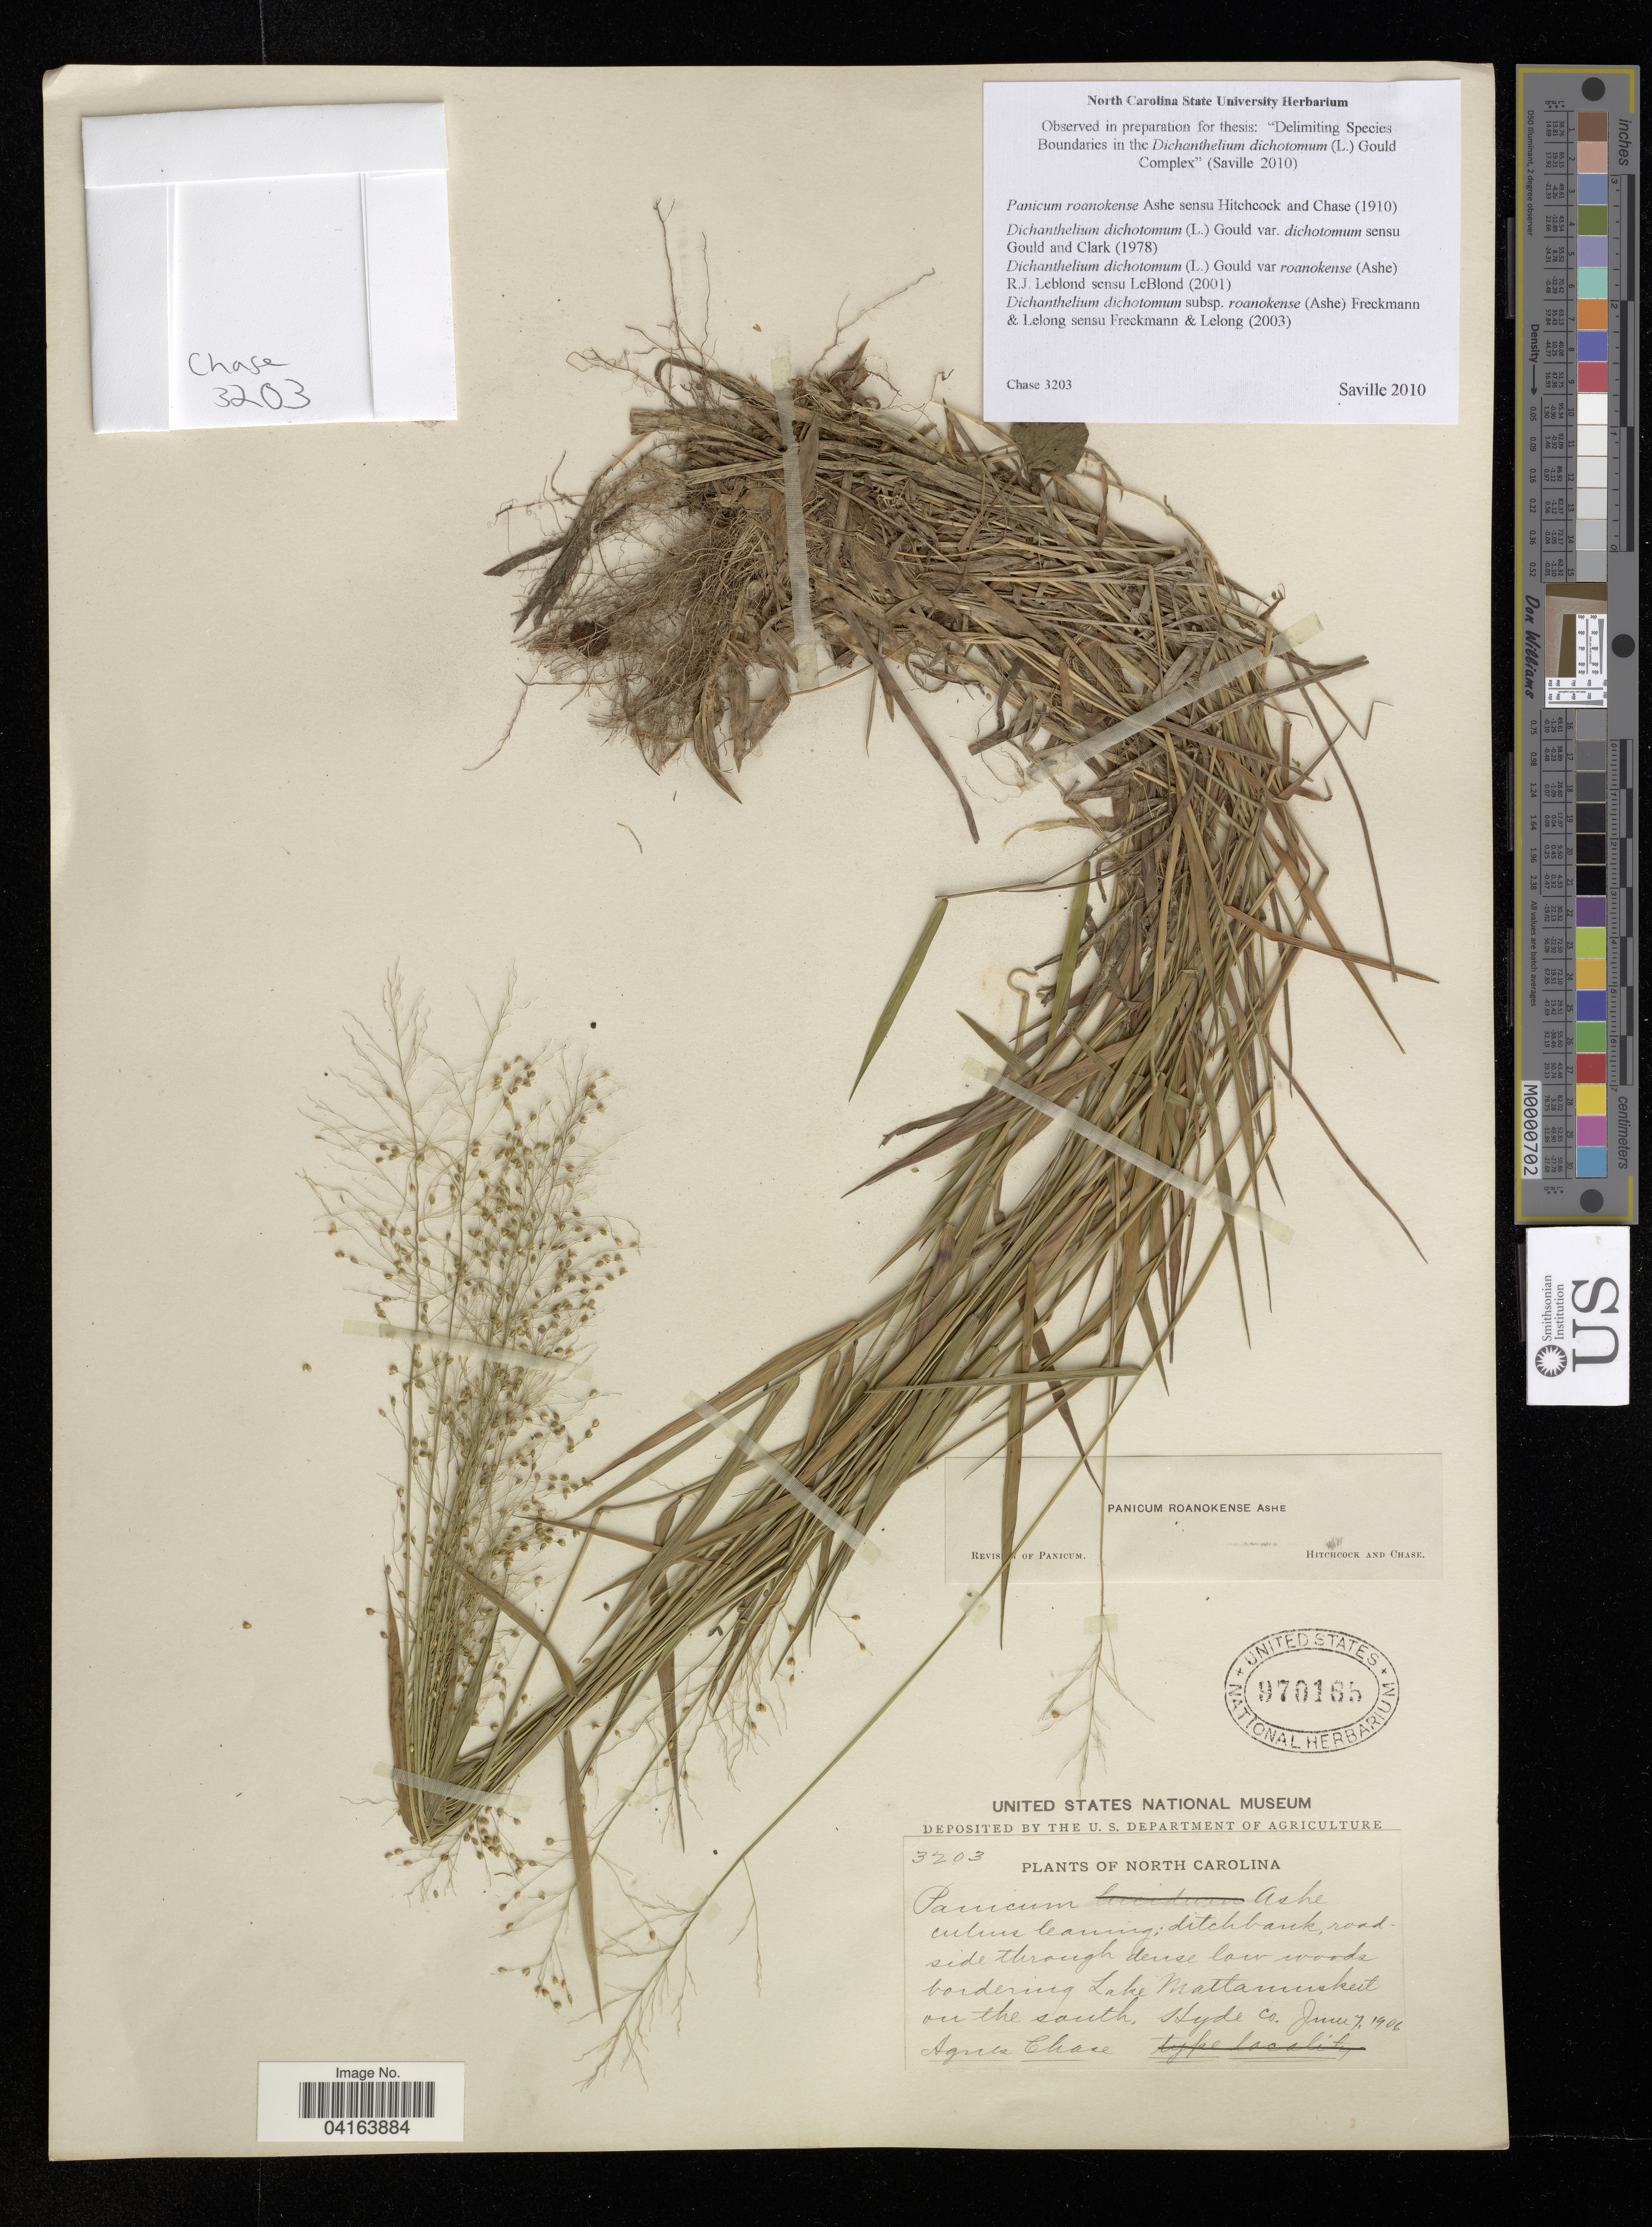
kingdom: Plantae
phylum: Tracheophyta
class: Liliopsida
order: Poales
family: Poaceae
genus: Dichanthelium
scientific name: Dichanthelium dichotomum subsp. roanokense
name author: (Ashe) LeBlond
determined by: Saville, A. C., (NCSC), North Carolina State University (UNITED STATES)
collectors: A. Chase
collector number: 3203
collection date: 1906-06-07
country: United States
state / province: North Carolina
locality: Ditchbank, roadside through dense low woods bordering Lake Mattamuskeet on the south, Slyde Co.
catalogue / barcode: US 970185